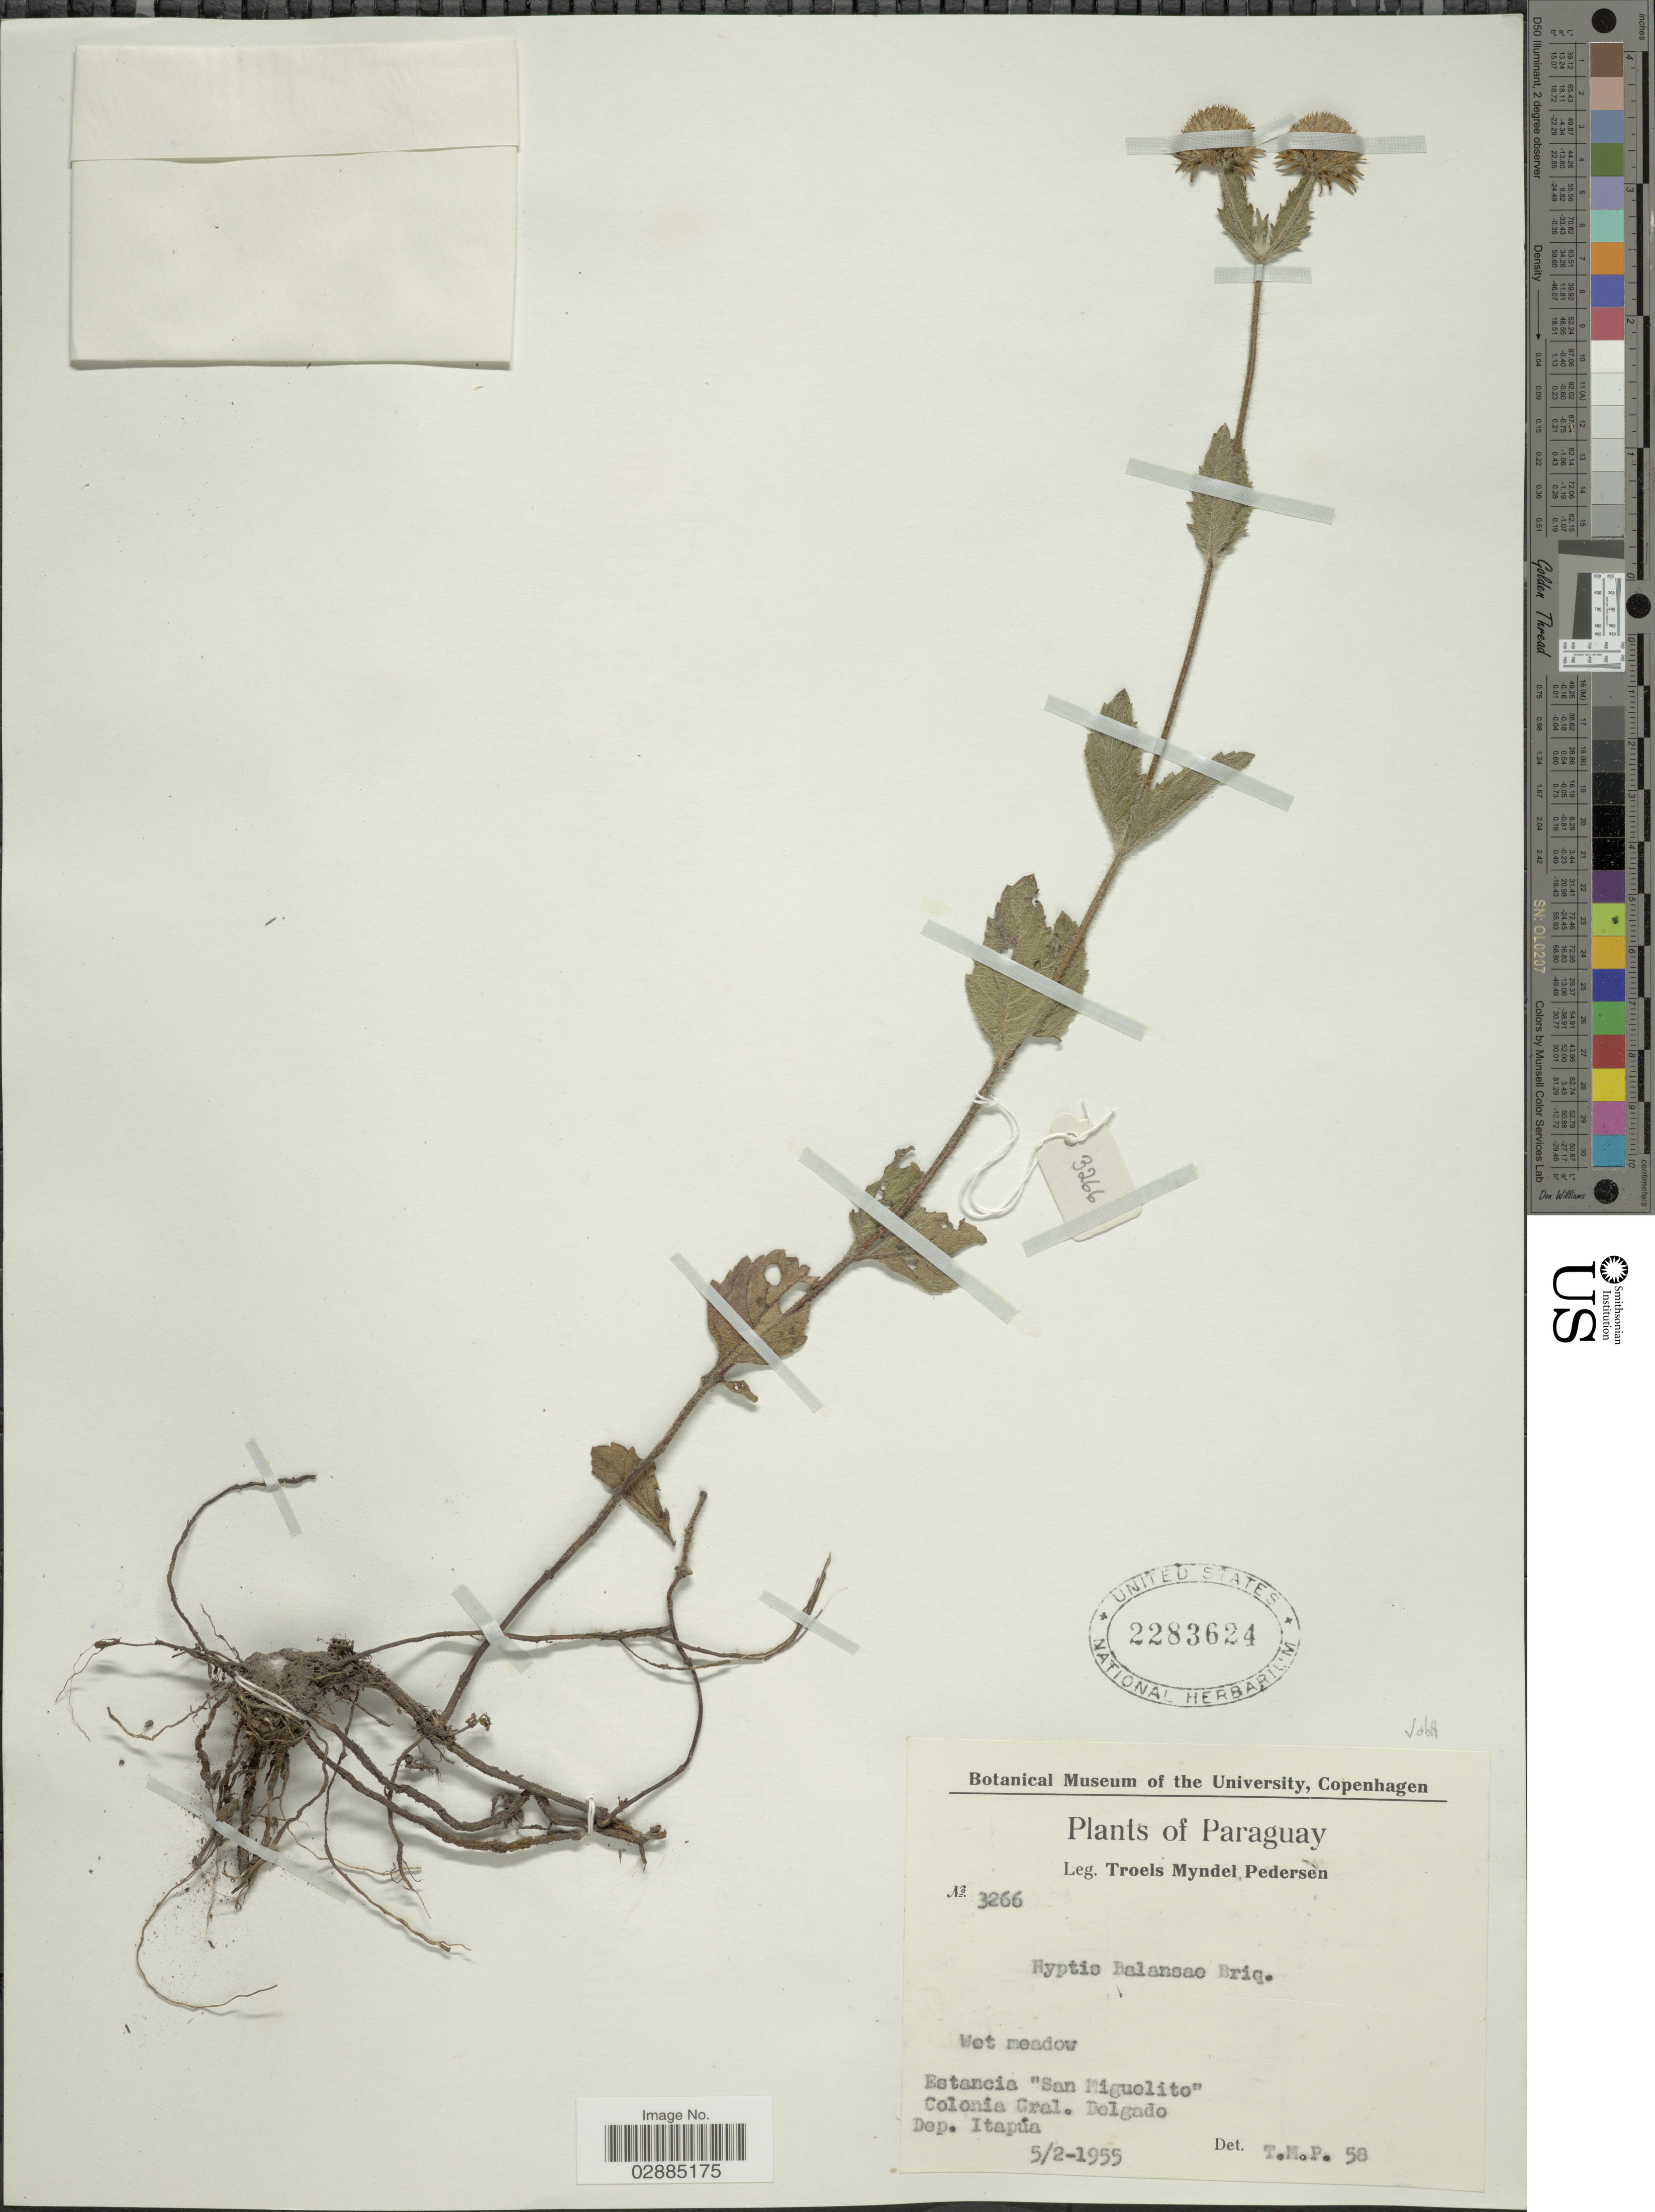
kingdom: Plantae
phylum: Tracheophyta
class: Magnoliopsida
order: Lamiales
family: Lamiaceae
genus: Hyptis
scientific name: Hyptis balansae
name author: Briq.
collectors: T. Pederson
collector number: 3266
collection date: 1955-02-05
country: Paraguay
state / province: Itapua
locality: Estancia "San Miguelito", Colonia Gral. Delgado, Dep. Itapúa.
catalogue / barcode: US 2283624